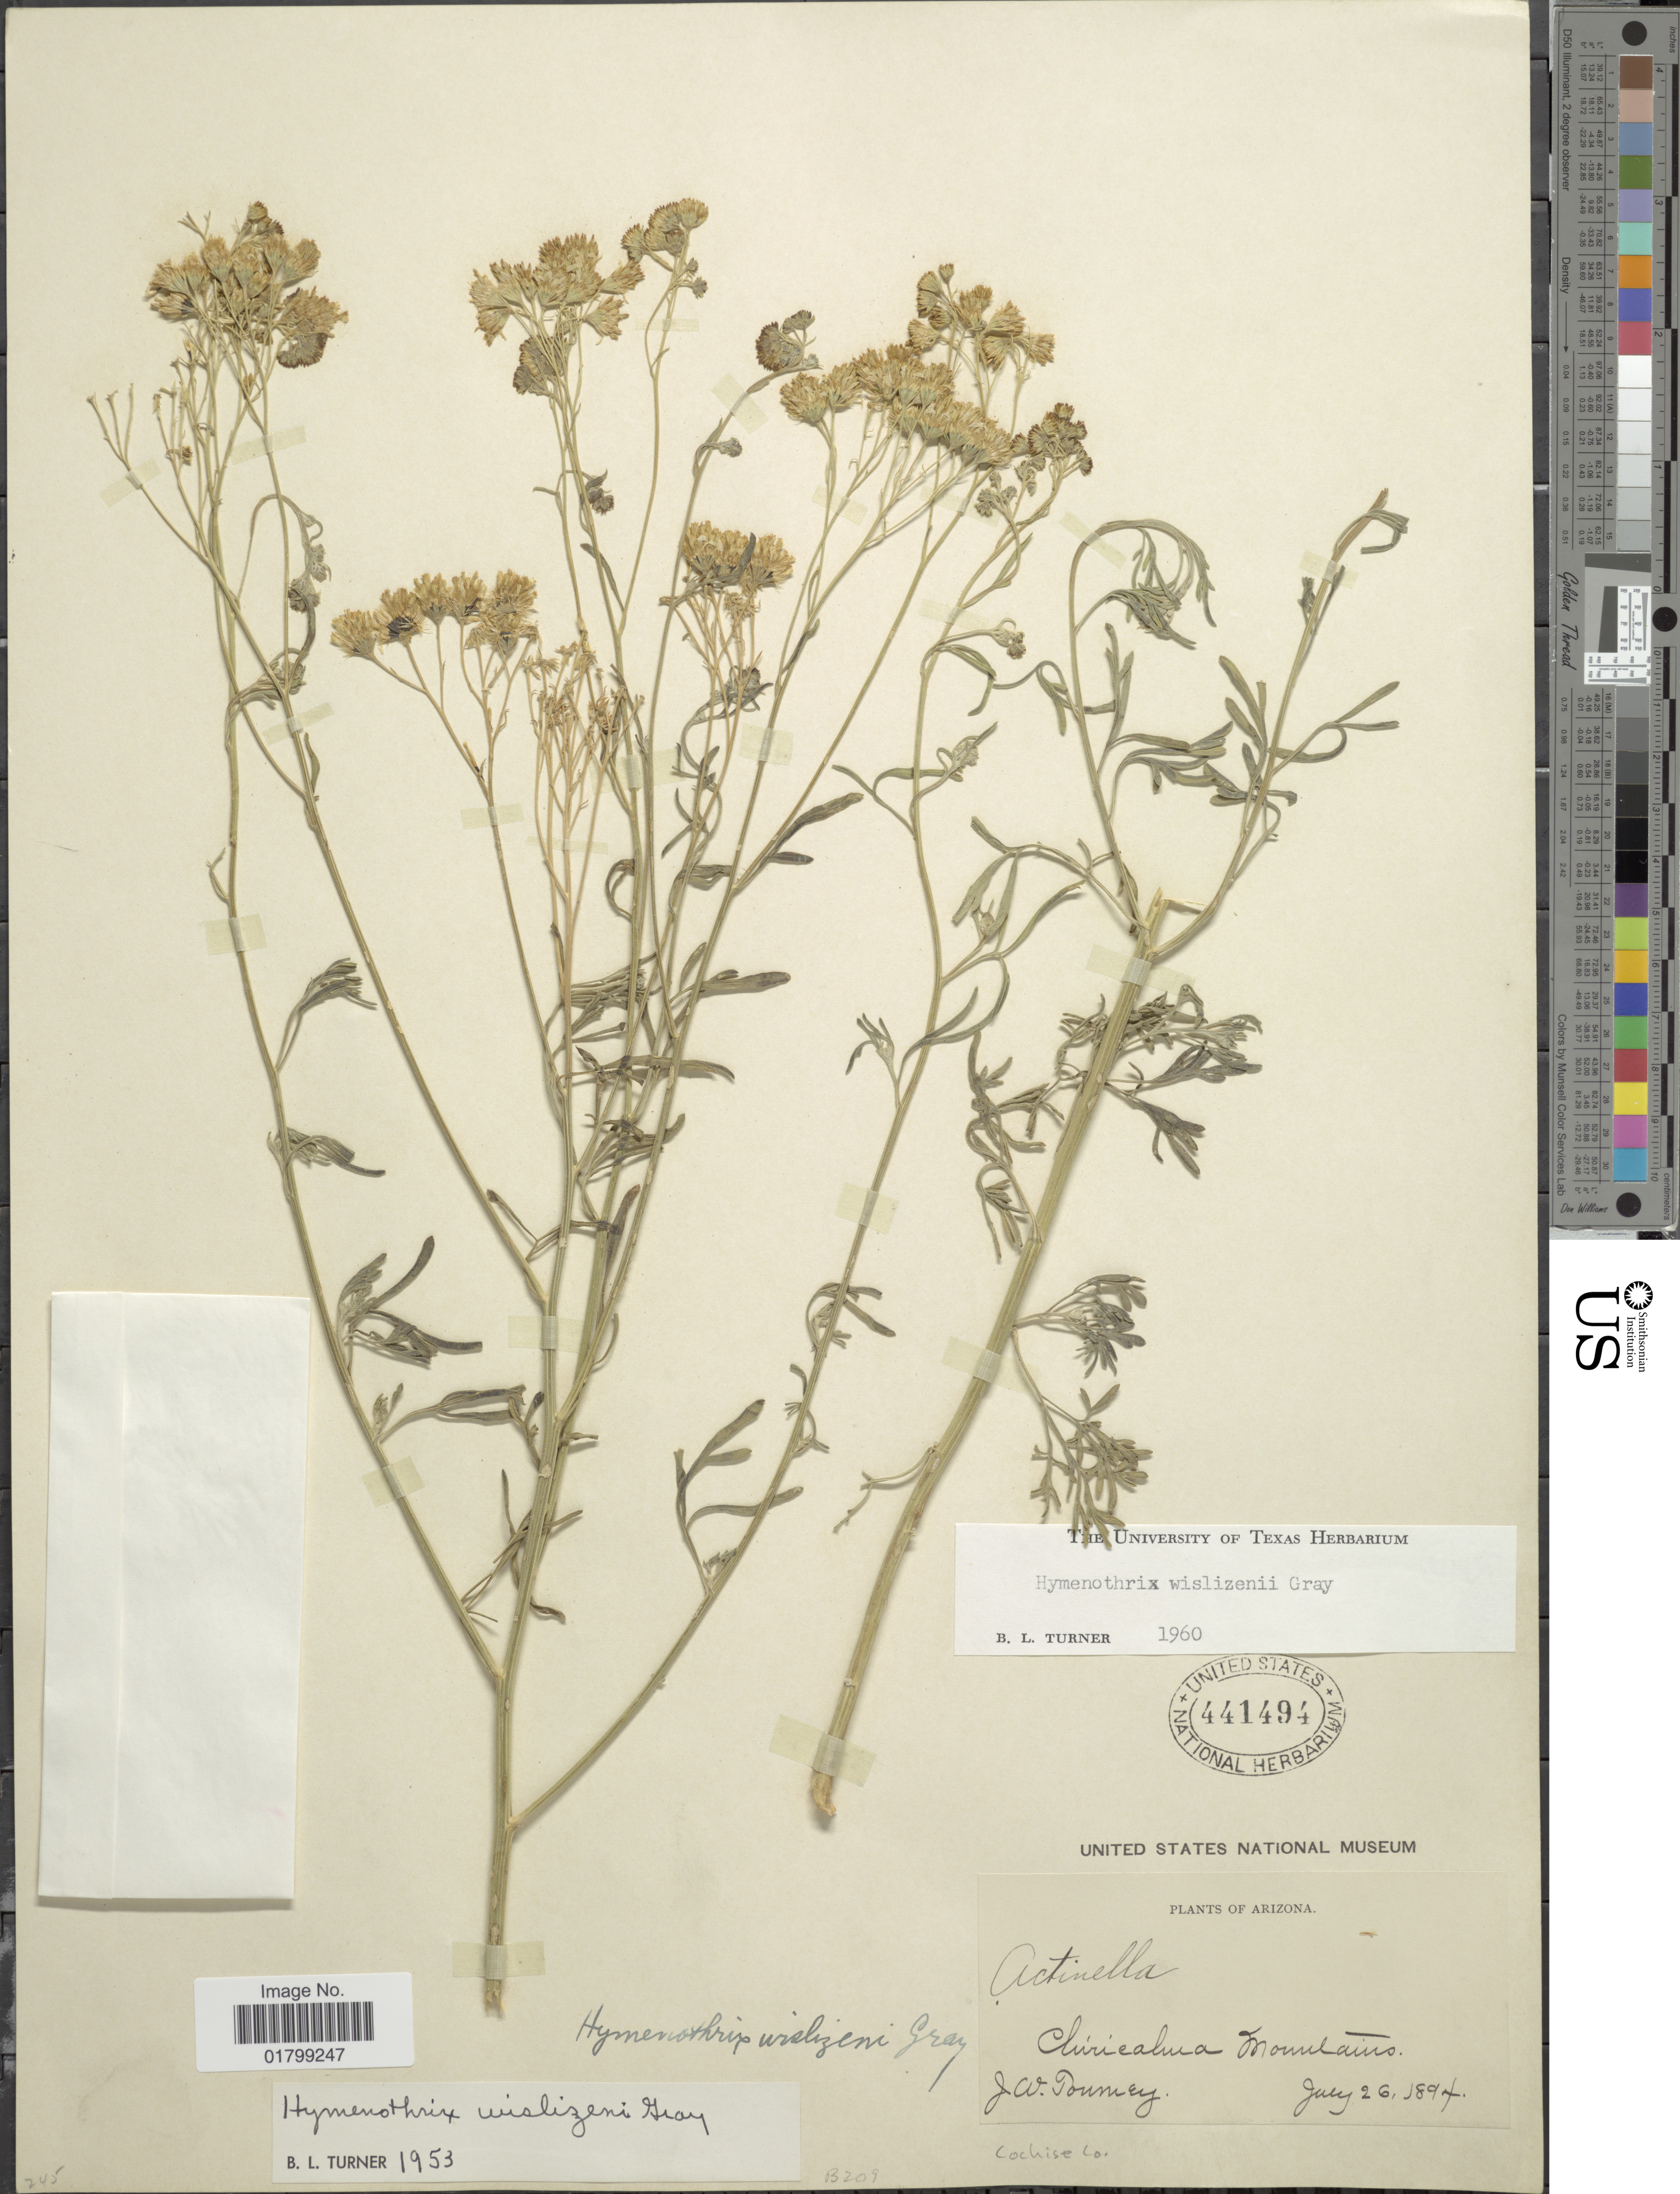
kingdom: Plantae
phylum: Tracheophyta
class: Magnoliopsida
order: Asterales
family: Asteraceae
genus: Hymenothrix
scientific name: Hymenothrix wislizenii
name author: A. Gray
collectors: J. W. Toumey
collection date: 1894-07-26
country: United States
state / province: Arizona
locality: Chiricahua Mountains, Cochise Co.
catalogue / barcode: US 441494